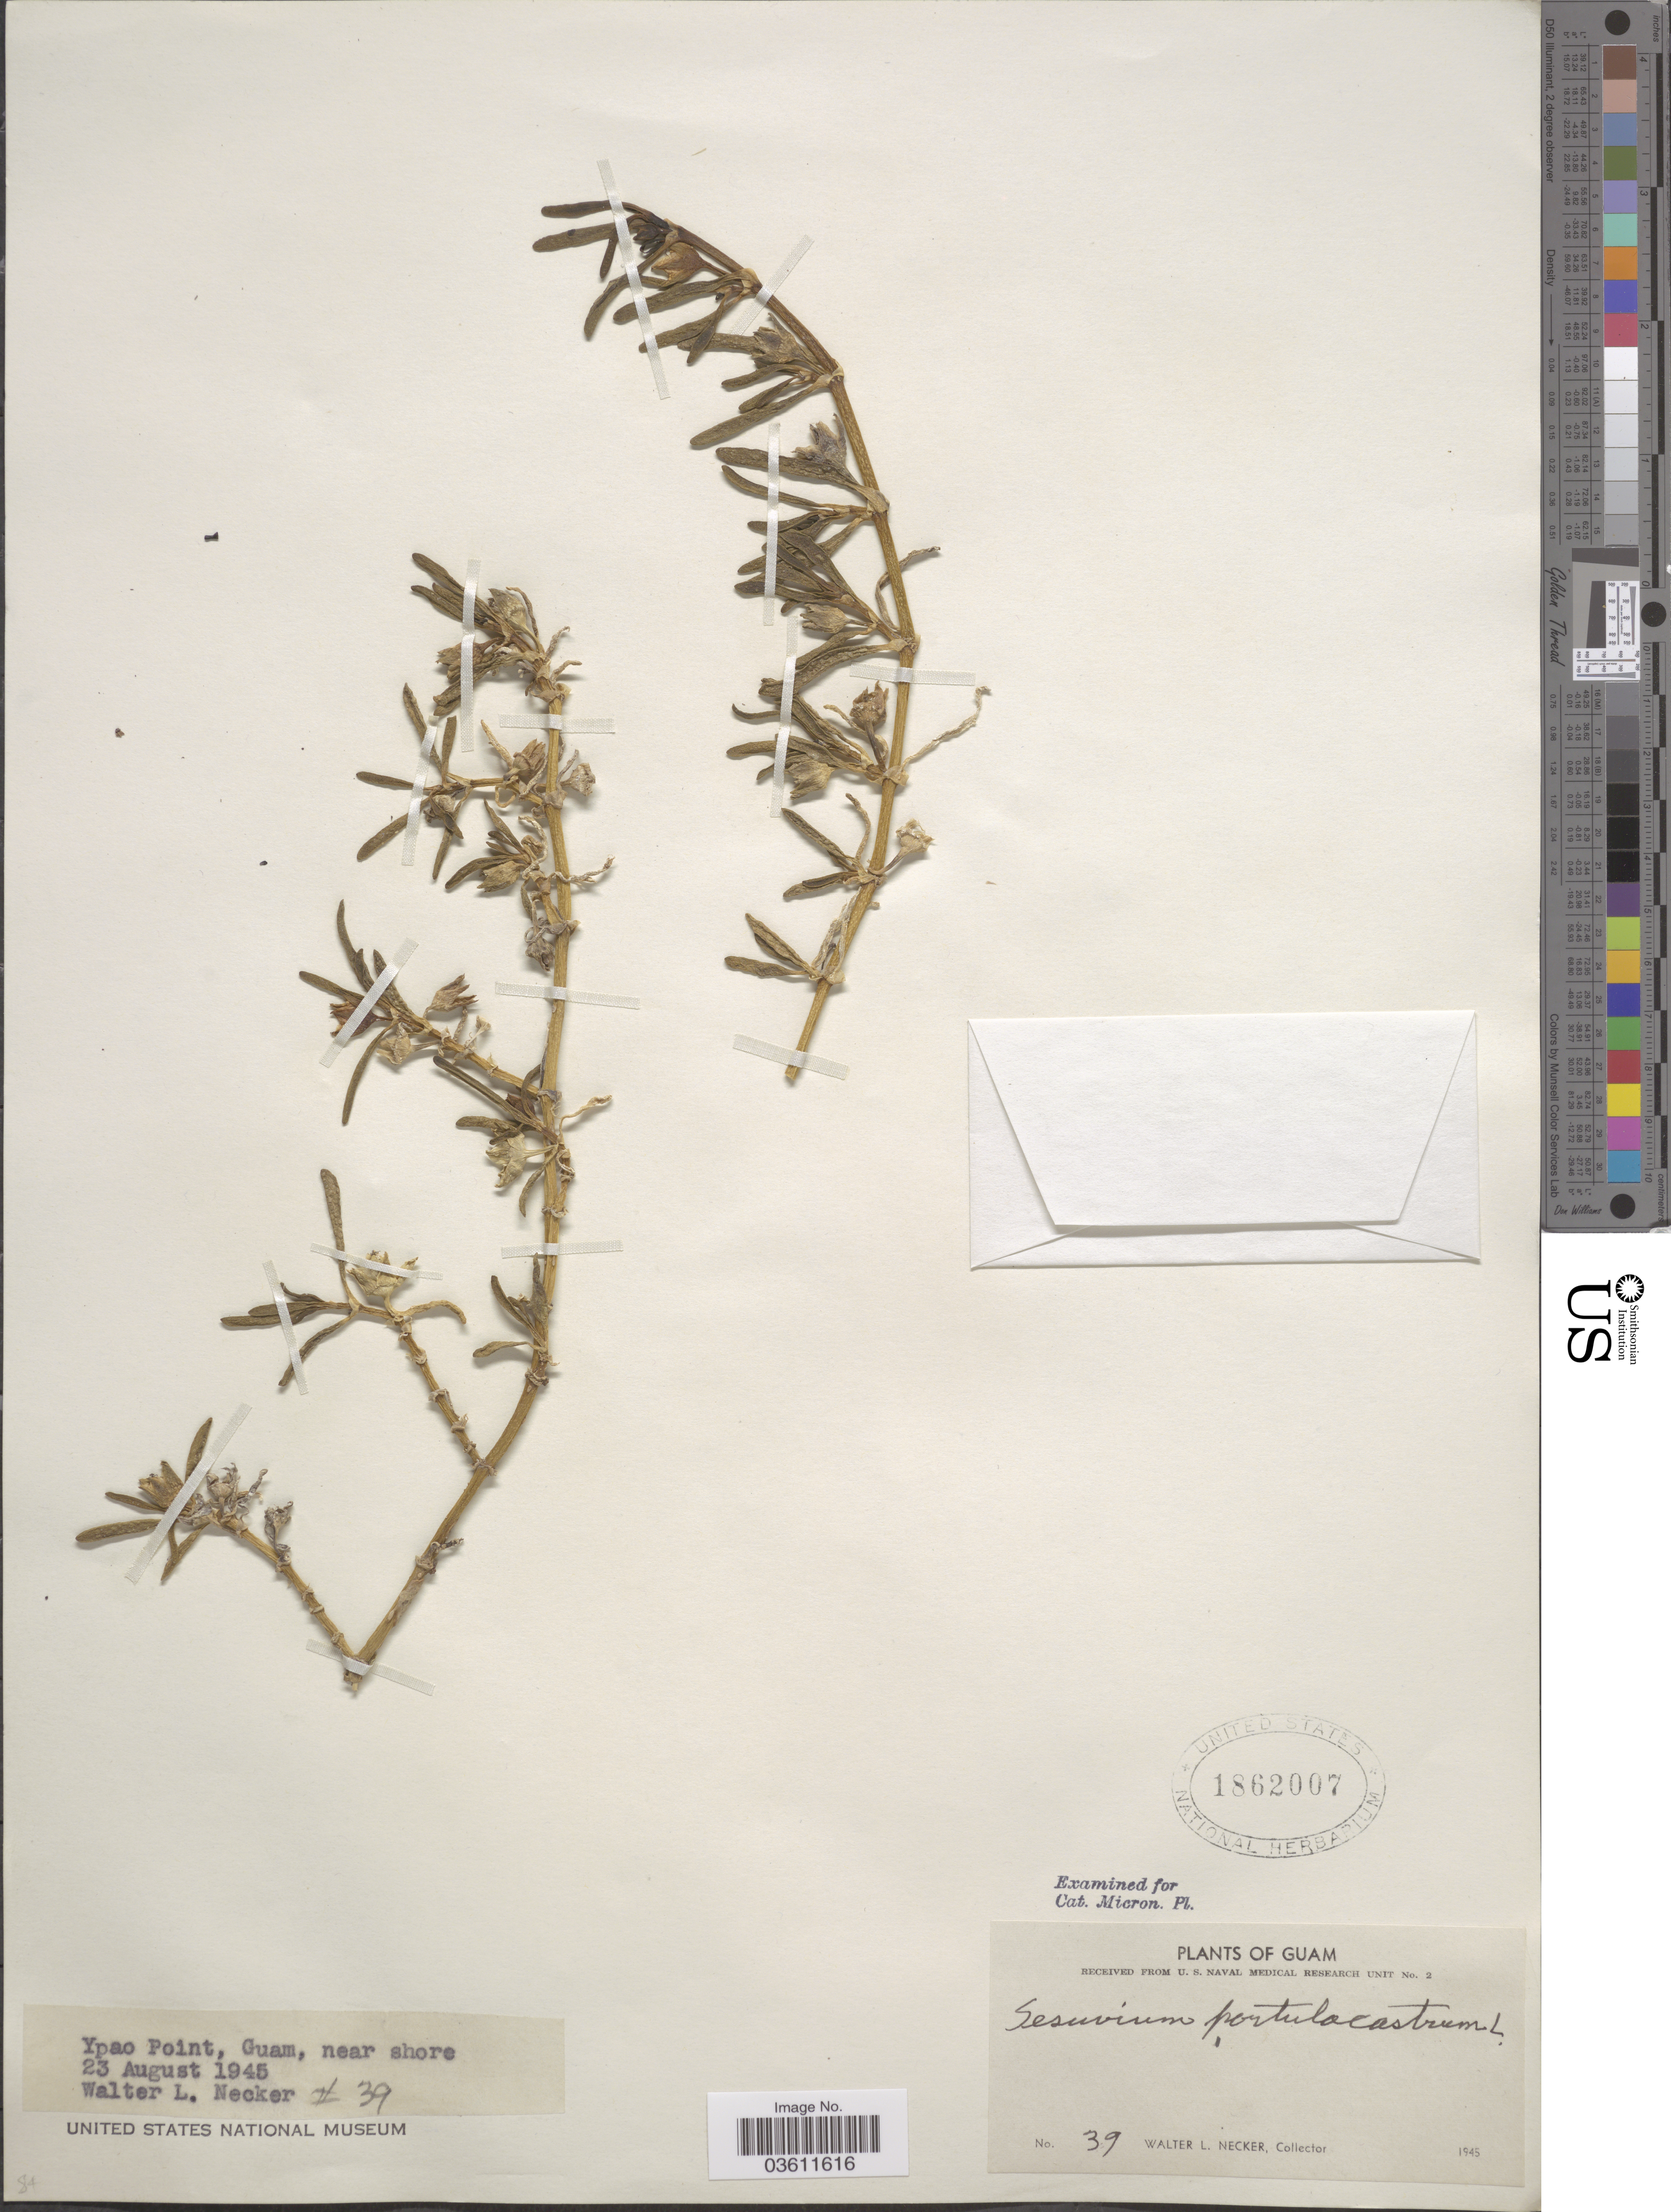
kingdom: Plantae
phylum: Tracheophyta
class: Magnoliopsida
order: Caryophyllales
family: Aizoaceae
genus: Sesuvium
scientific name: Sesuvium portulacastrum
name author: (L.) L.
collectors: W. L. Necker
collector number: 39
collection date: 1945-08-23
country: Guam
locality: Ypao Point, near shore.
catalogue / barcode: US 1862007